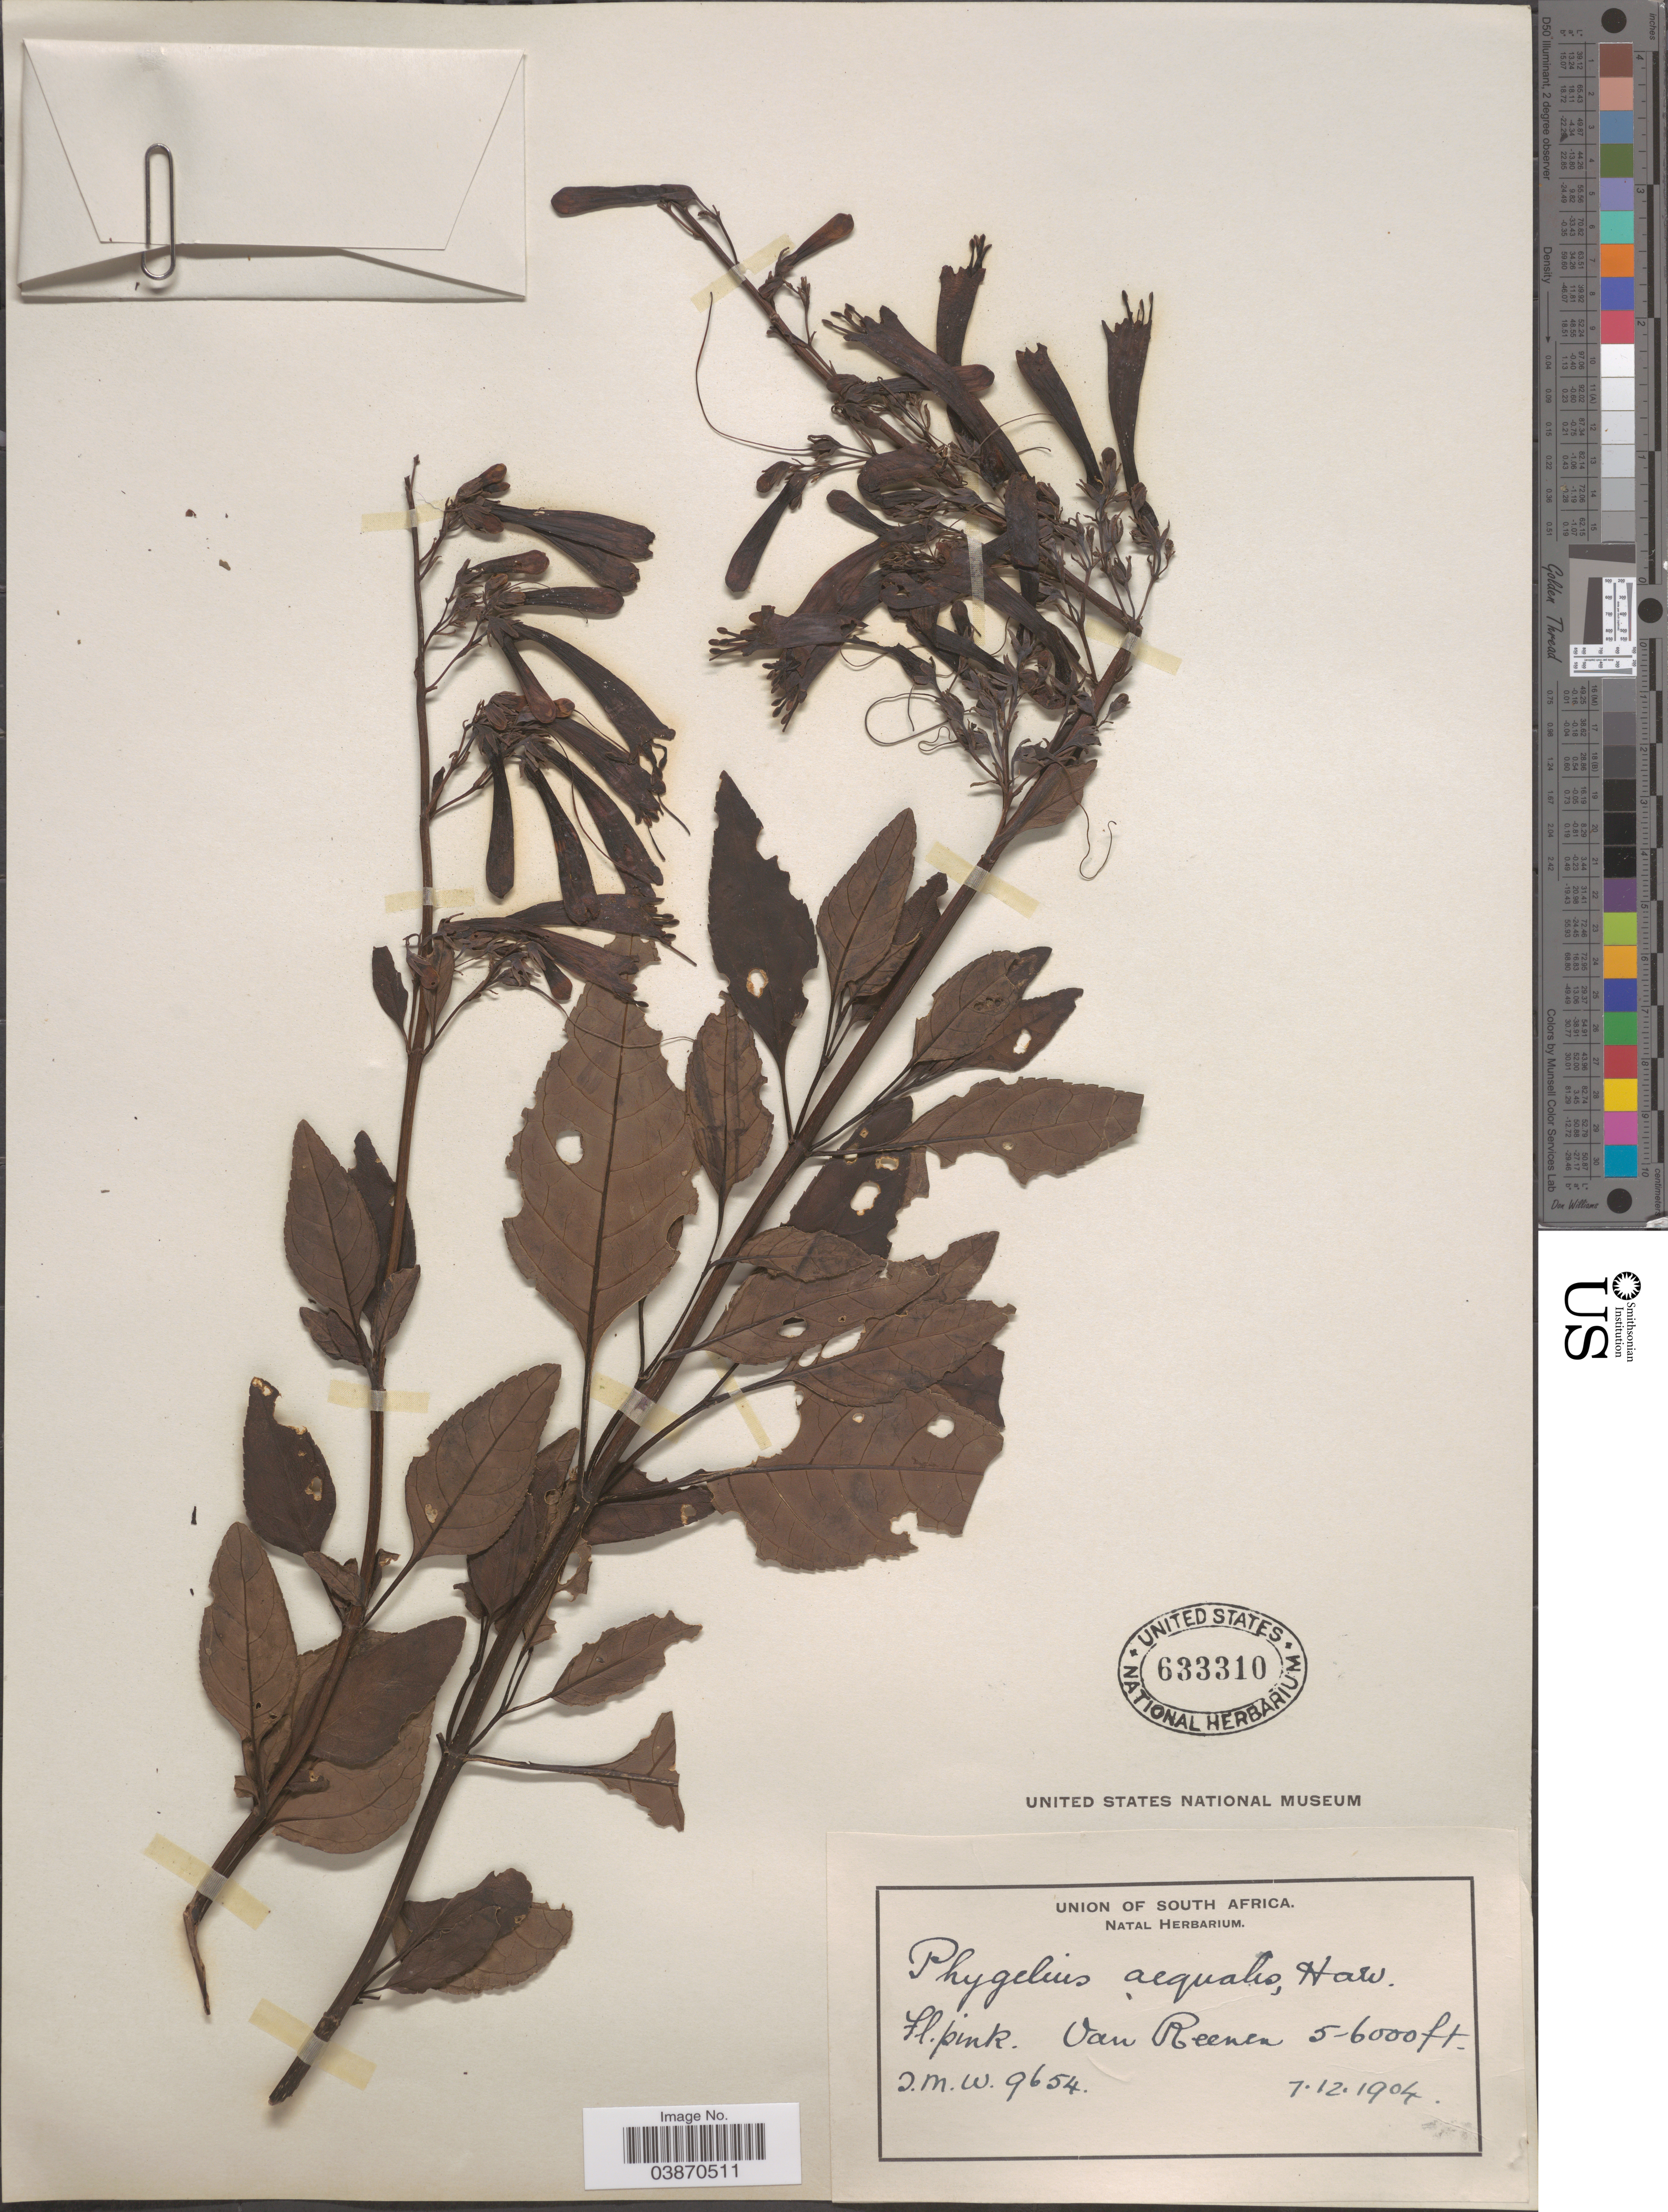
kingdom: Plantae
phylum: Tracheophyta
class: Magnoliopsida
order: Lamiales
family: Scrophulariaceae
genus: Phygelius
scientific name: Phygelius aequalis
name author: Harv. ex Hiern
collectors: J. Medley Wood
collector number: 9654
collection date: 1904-12-07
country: South Africa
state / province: KwaZulu-Natal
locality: Union of South Africa. Van Reenen.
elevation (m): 1524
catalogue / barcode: US 633310